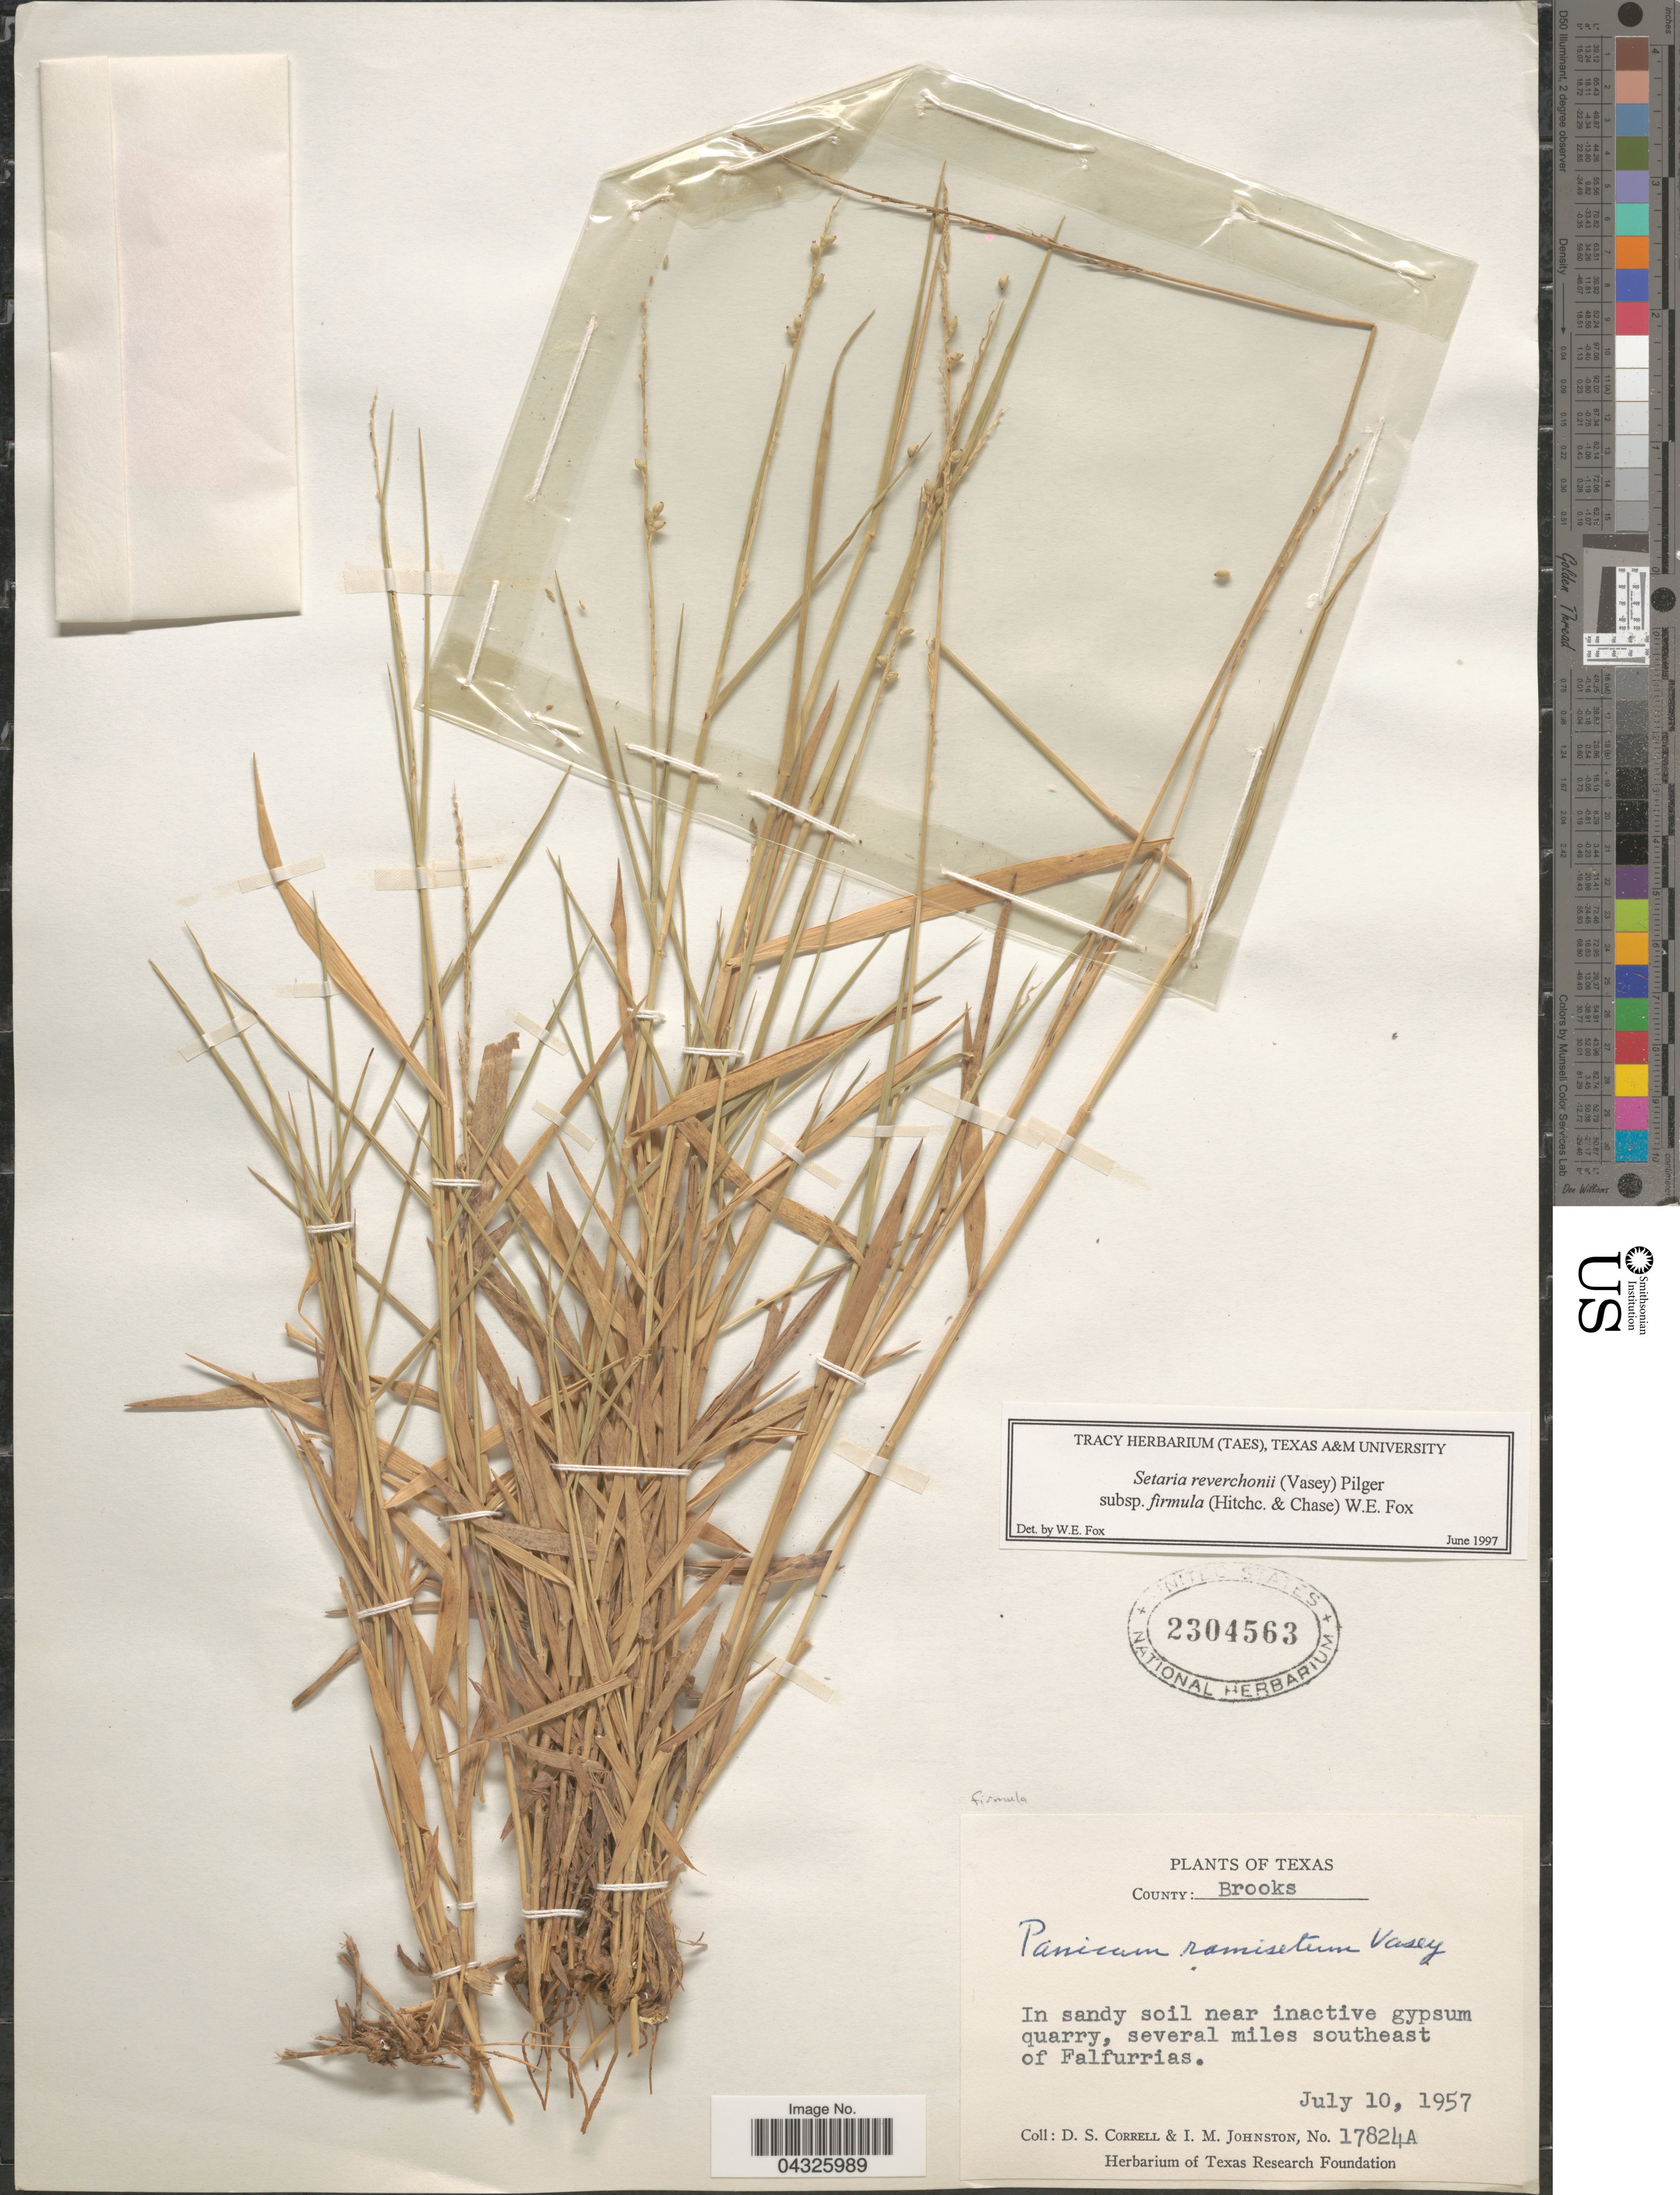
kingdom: Plantae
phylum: Tracheophyta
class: Liliopsida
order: Poales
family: Poaceae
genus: Setaria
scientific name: Setaria reverchonii subsp. firmula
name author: (Hitchc. & Chase) W.E. Fox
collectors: D. S. Correll & I.M. Johnston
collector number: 17824A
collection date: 1957-07-10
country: United States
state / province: Texas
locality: County: Brooks. Several miles southeast of Falfurrias.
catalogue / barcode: US 2304563